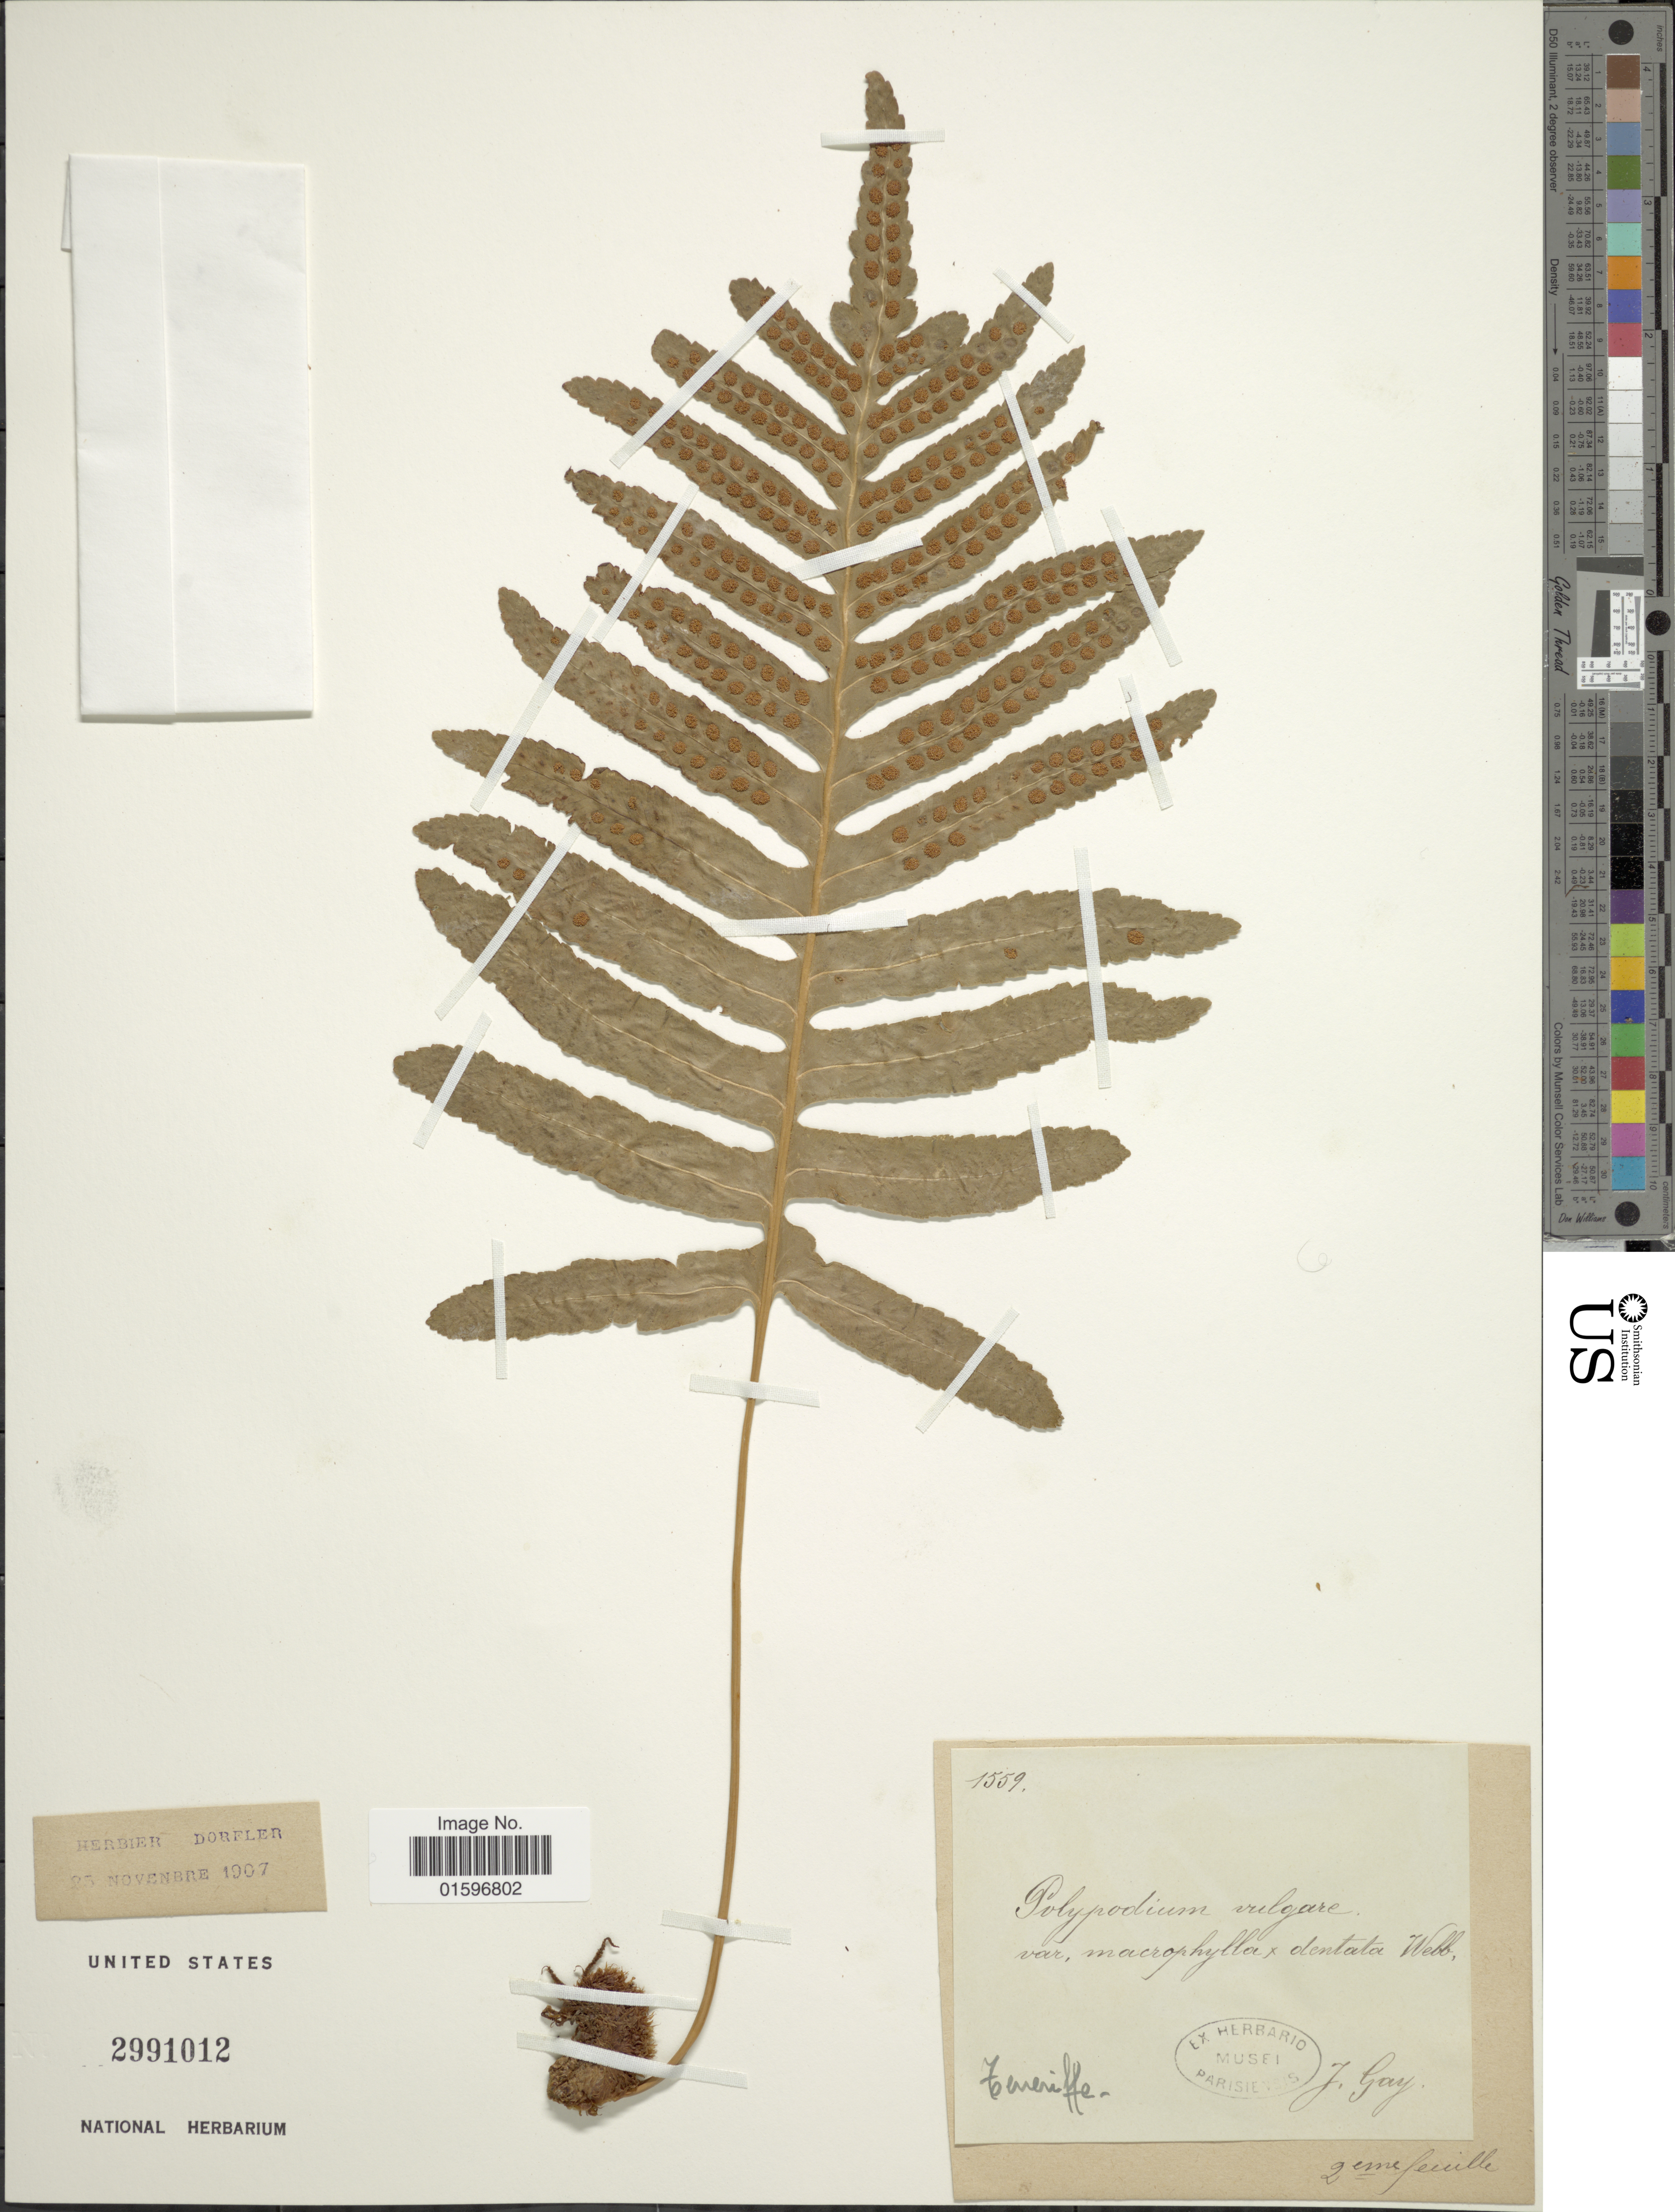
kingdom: Plantae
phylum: Tracheophyta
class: Polypodiopsida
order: Polypodiales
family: Polypodiaceae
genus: Polypodium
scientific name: Polypodium vulgare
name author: L.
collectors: J. Gay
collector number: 1559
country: Spain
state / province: Canarias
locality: Teneriffe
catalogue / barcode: US 2991012